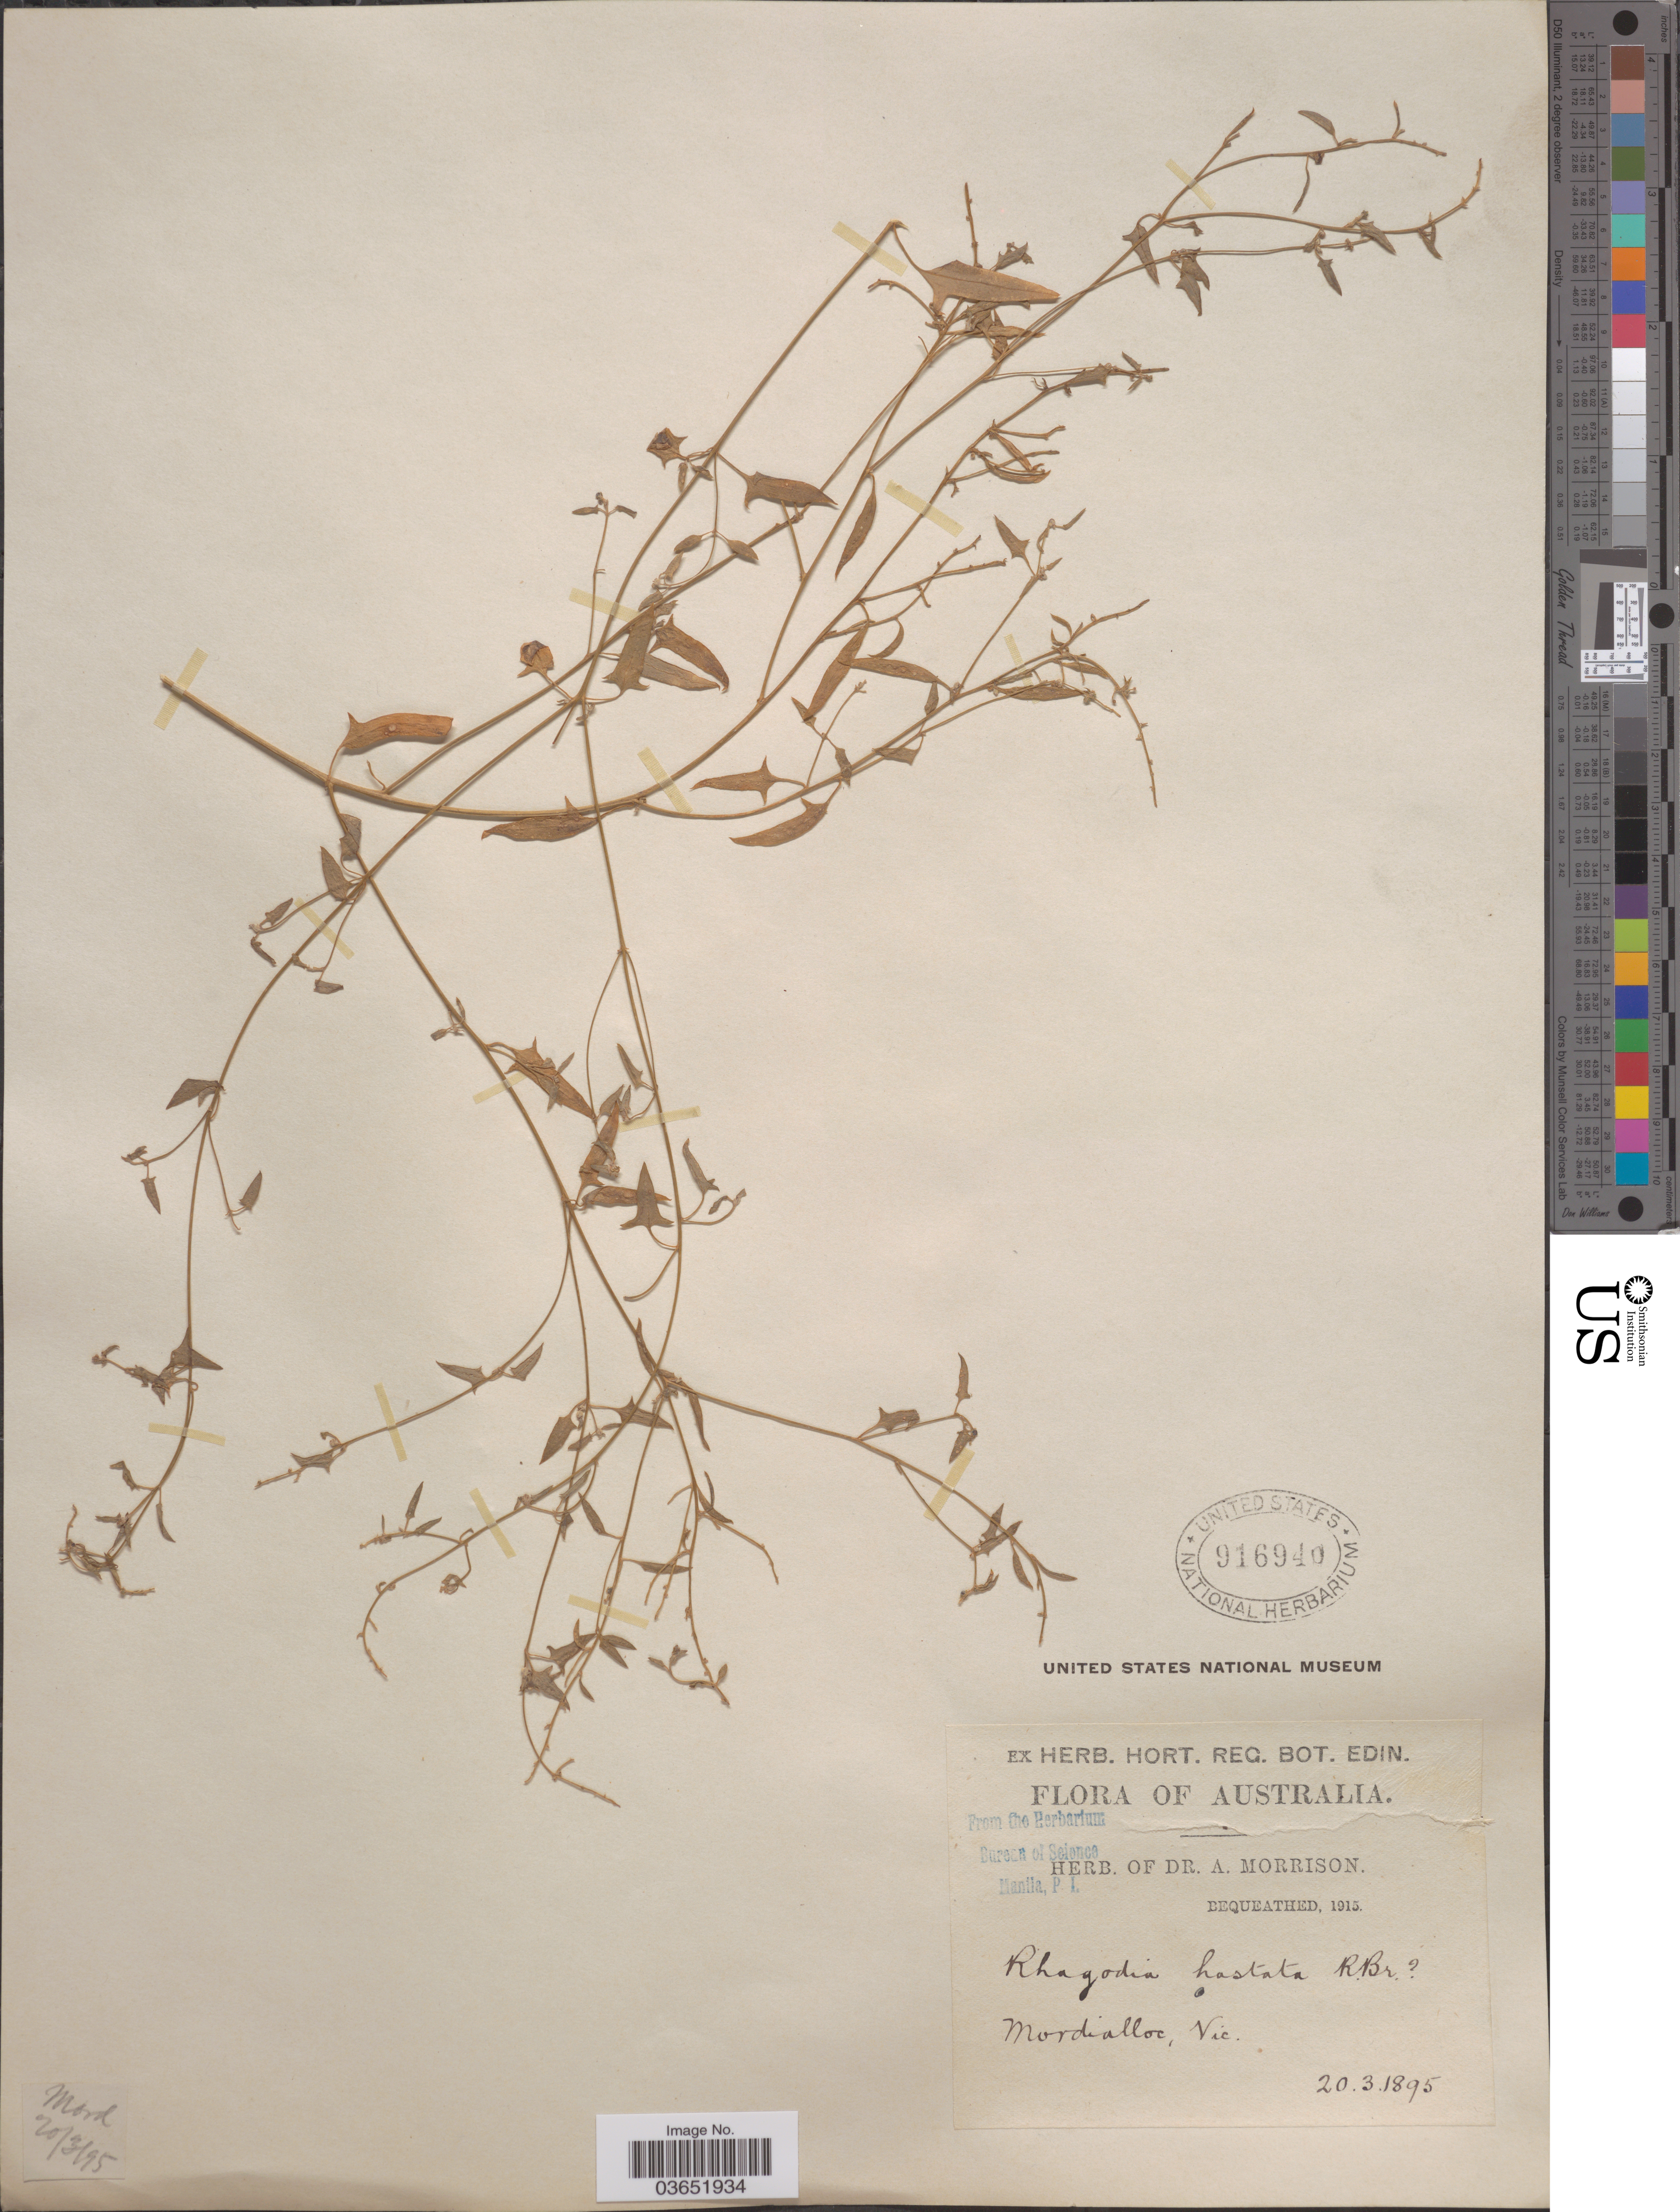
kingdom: Plantae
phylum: Tracheophyta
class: Magnoliopsida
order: Caryophyllales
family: Amaranthaceae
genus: Rhagodia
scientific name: Rhagodia hastata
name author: R. Br.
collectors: ex herb. Dr. A. Morrison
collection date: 1895-03-20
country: Australia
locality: Mordialloc, Vic.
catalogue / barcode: US 916940